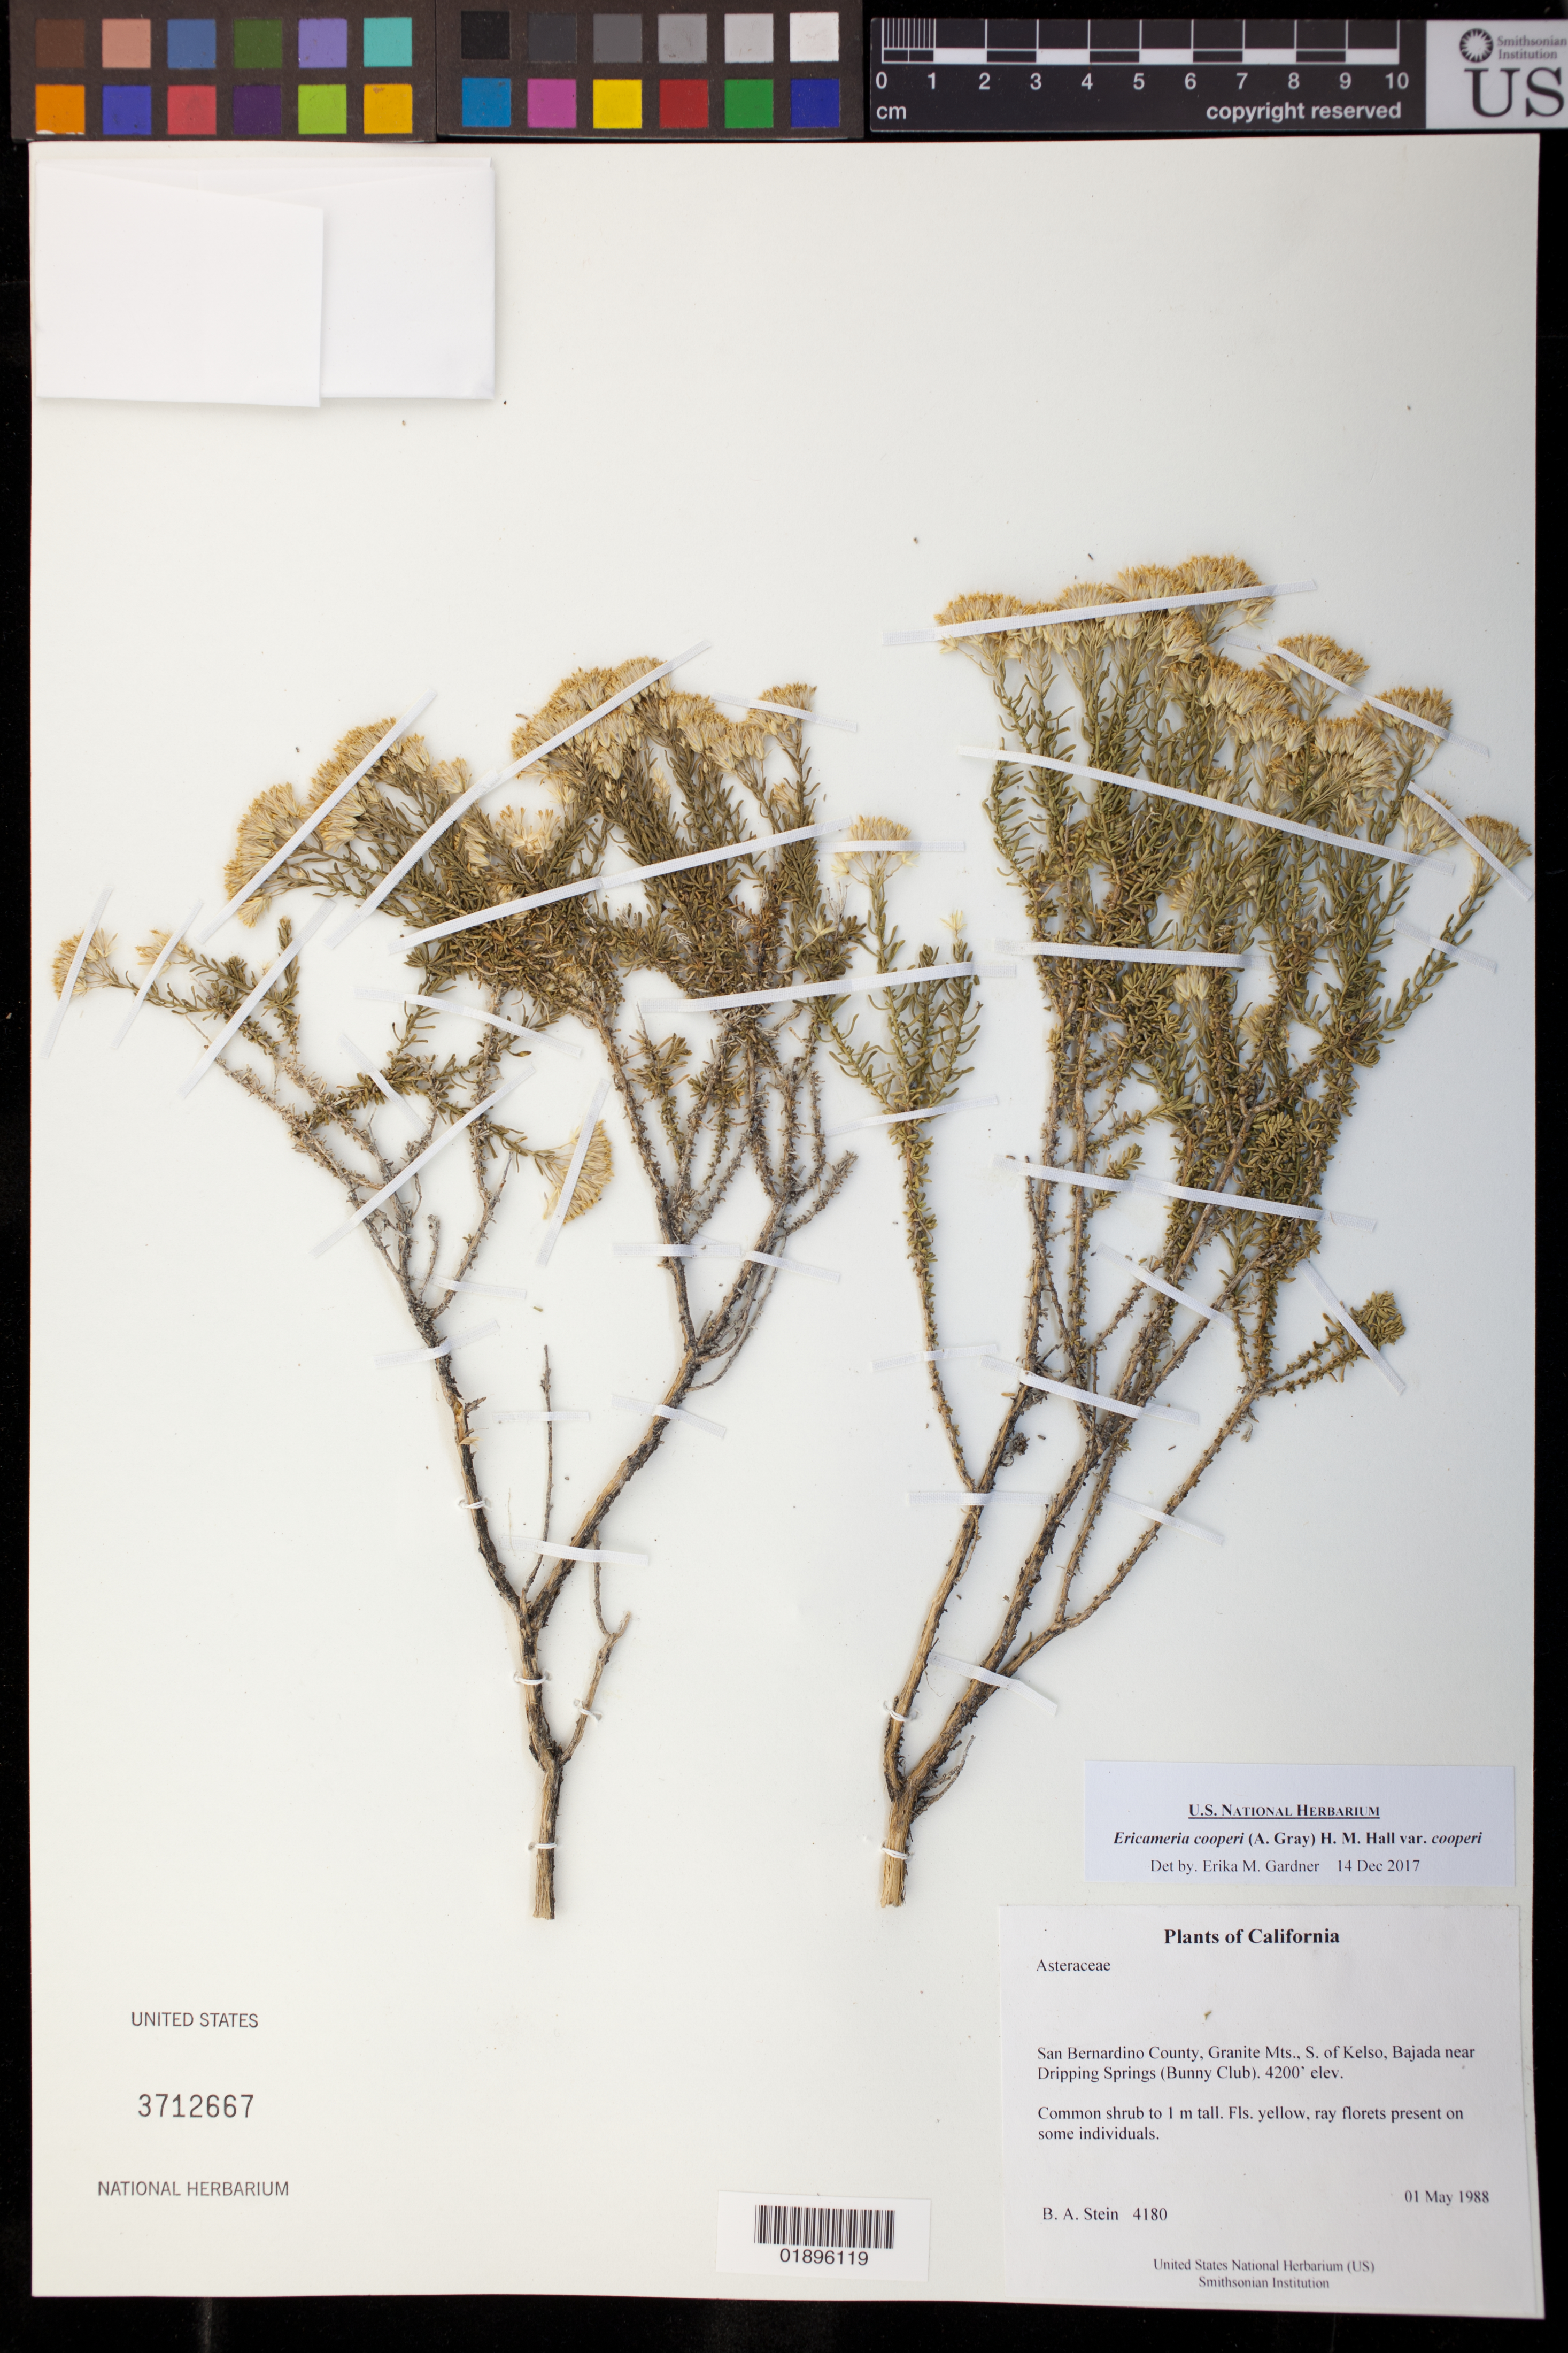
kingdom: Plantae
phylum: Tracheophyta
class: Magnoliopsida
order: Asterales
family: Asteraceae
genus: Ericameria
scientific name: Ericameria cooperi var. cooperi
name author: (A. Gray) Hall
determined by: Gardner, E. M.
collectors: B. A. Stein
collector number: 4180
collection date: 1988-05-01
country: United States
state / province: California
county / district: San Bernardino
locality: Granite Mts., S. of Kelso, Bajada near Dripping Springs Country Club.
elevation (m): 1280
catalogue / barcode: US 3712667